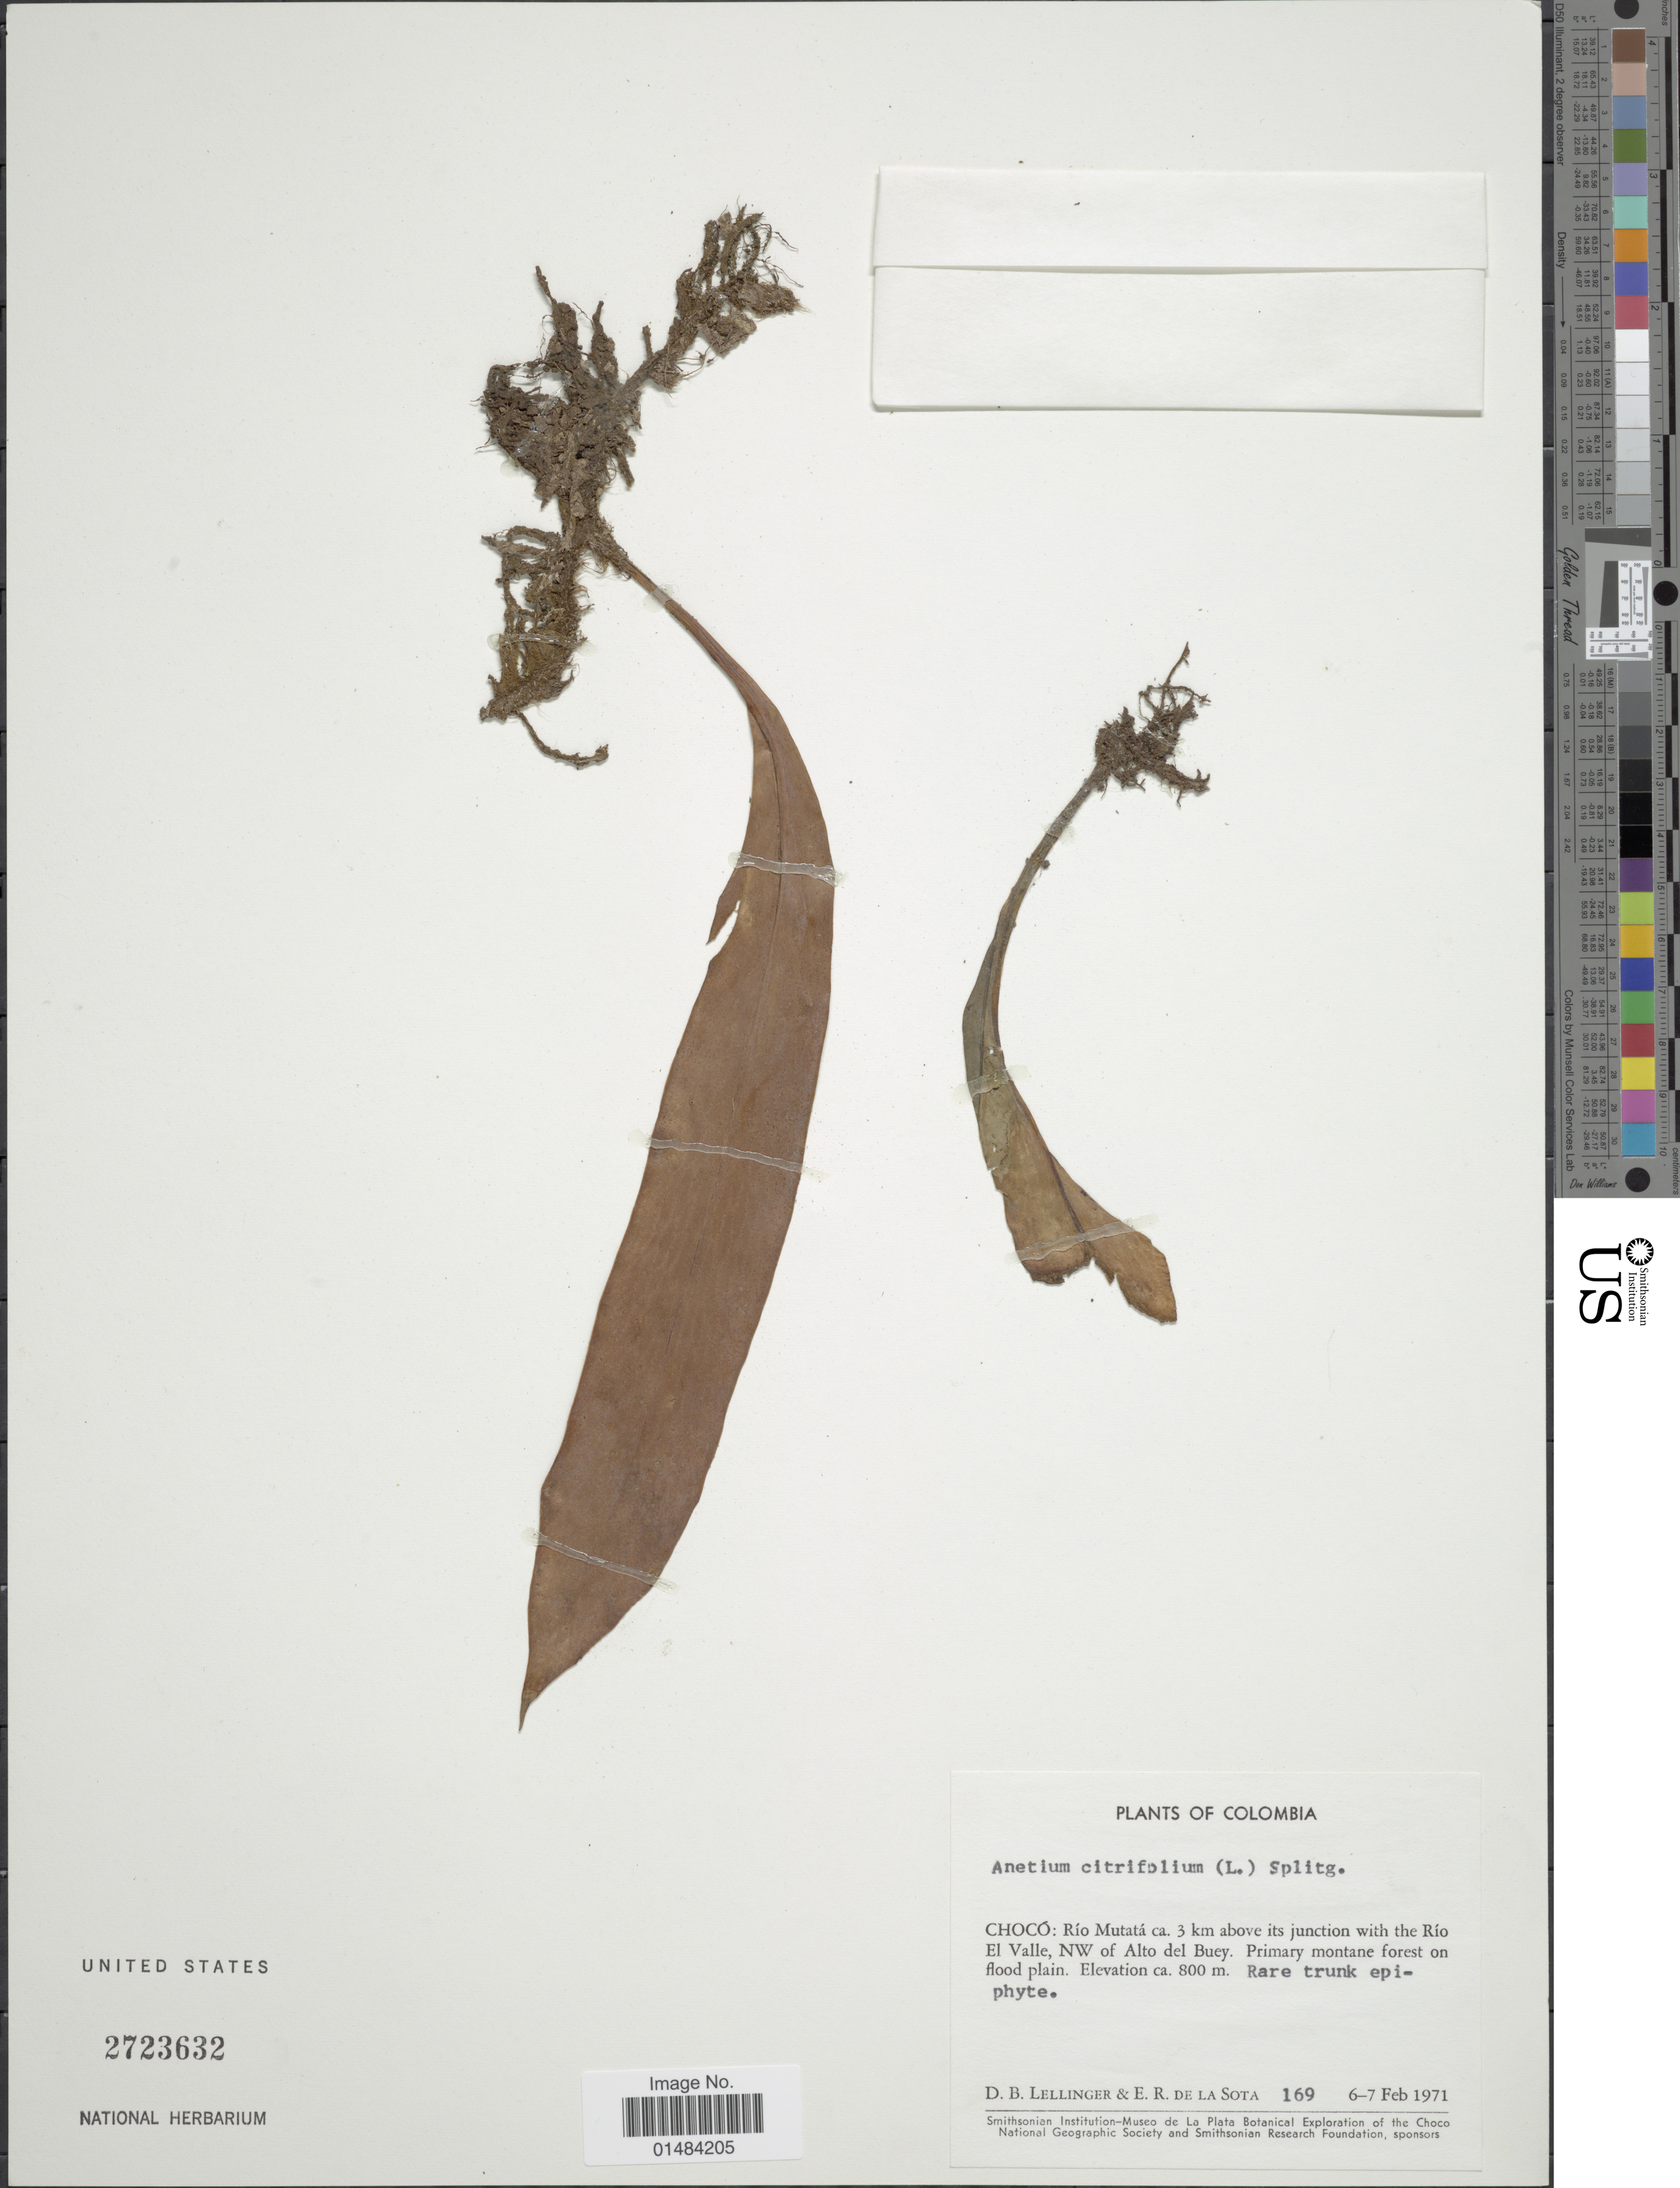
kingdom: Plantae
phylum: Tracheophyta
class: Polypodiopsida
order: Polypodiales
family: Pteridaceae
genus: Anetium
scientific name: Anetium citrifolium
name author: (L.) Splitg.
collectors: D. B. Lellinger & E. R. de la Sota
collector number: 169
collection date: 1971-02-06/1971-02-07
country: Colombia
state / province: Chocó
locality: Colombia, Choco: Rio Mutata ca. 3 km above its junction with the Rio El Valle, NW of Alto del Buye.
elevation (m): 800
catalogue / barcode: US 2723632